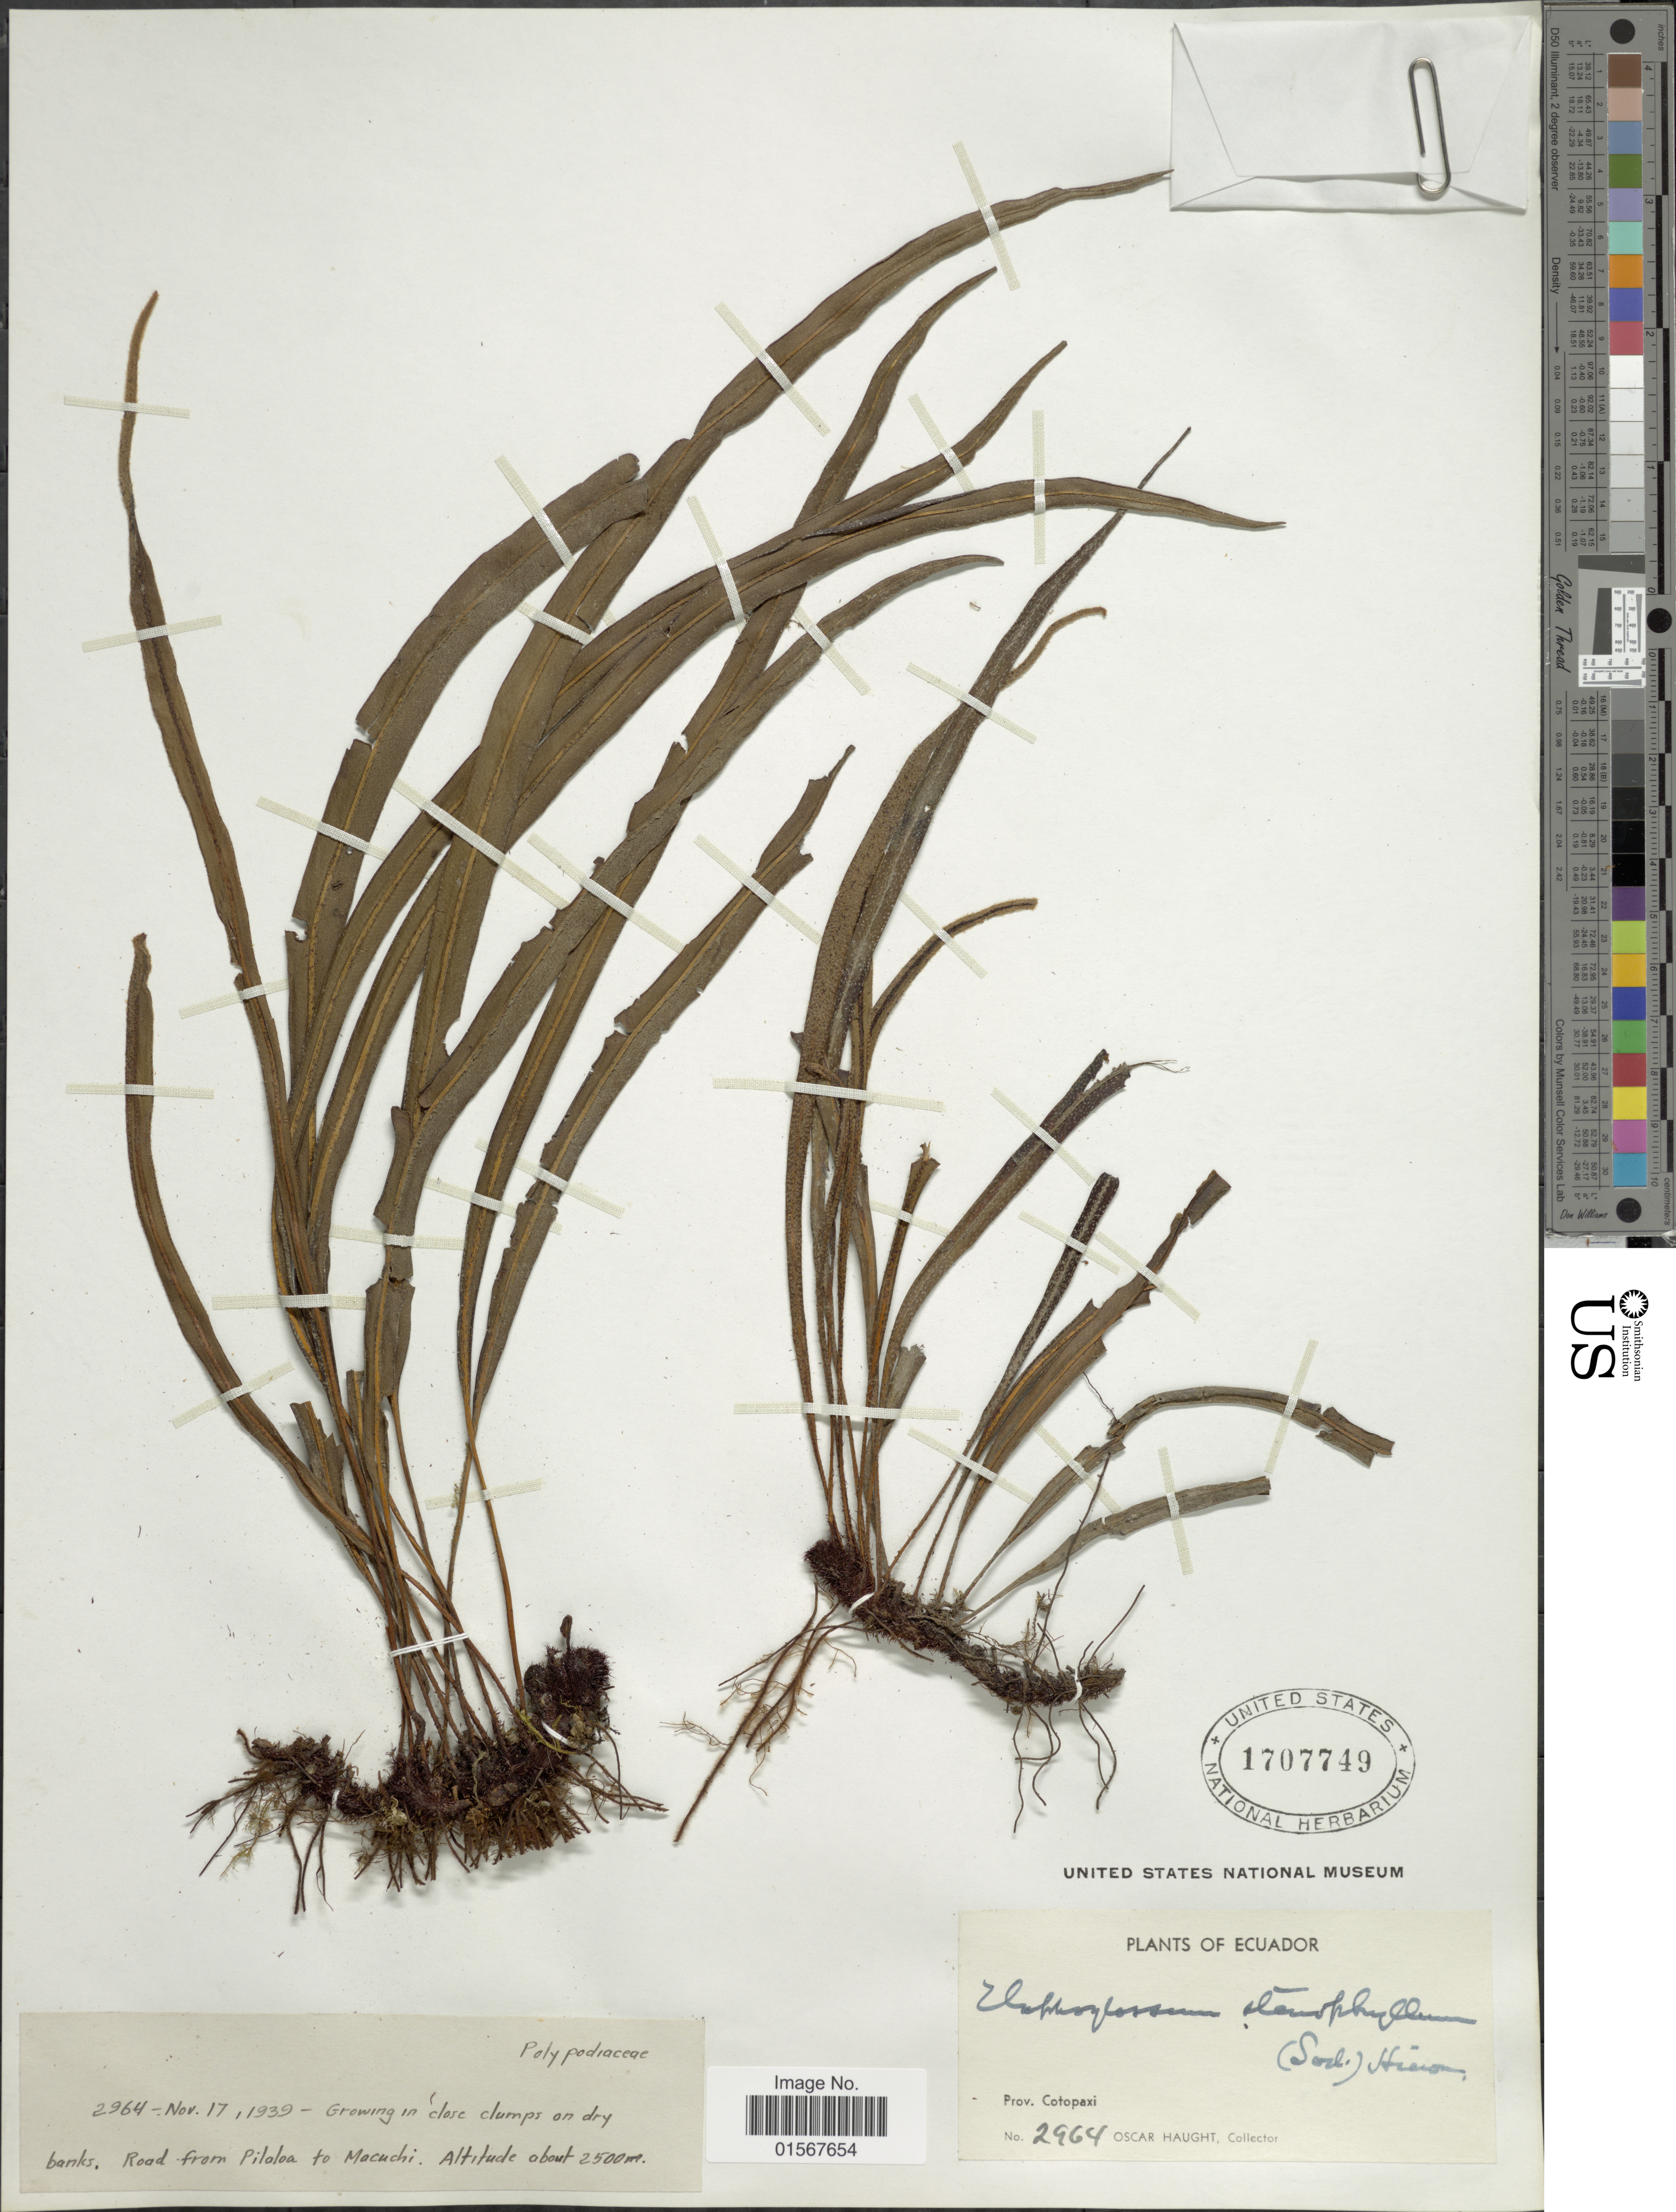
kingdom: Plantae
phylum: Tracheophyta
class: Polypodiopsida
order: Polypodiales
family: Dryopteridaceae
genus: Elaphoglossum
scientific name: Elaphoglossum stenophyllum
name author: (Sodiro) Diels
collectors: O. L. Haught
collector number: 2964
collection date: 1939-11-17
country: Ecuador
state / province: Cotopaxi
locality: Prov. Cotopaxi, growing in close clumps on dry banks, road from Piloloa to Macuchi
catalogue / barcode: US 1707749